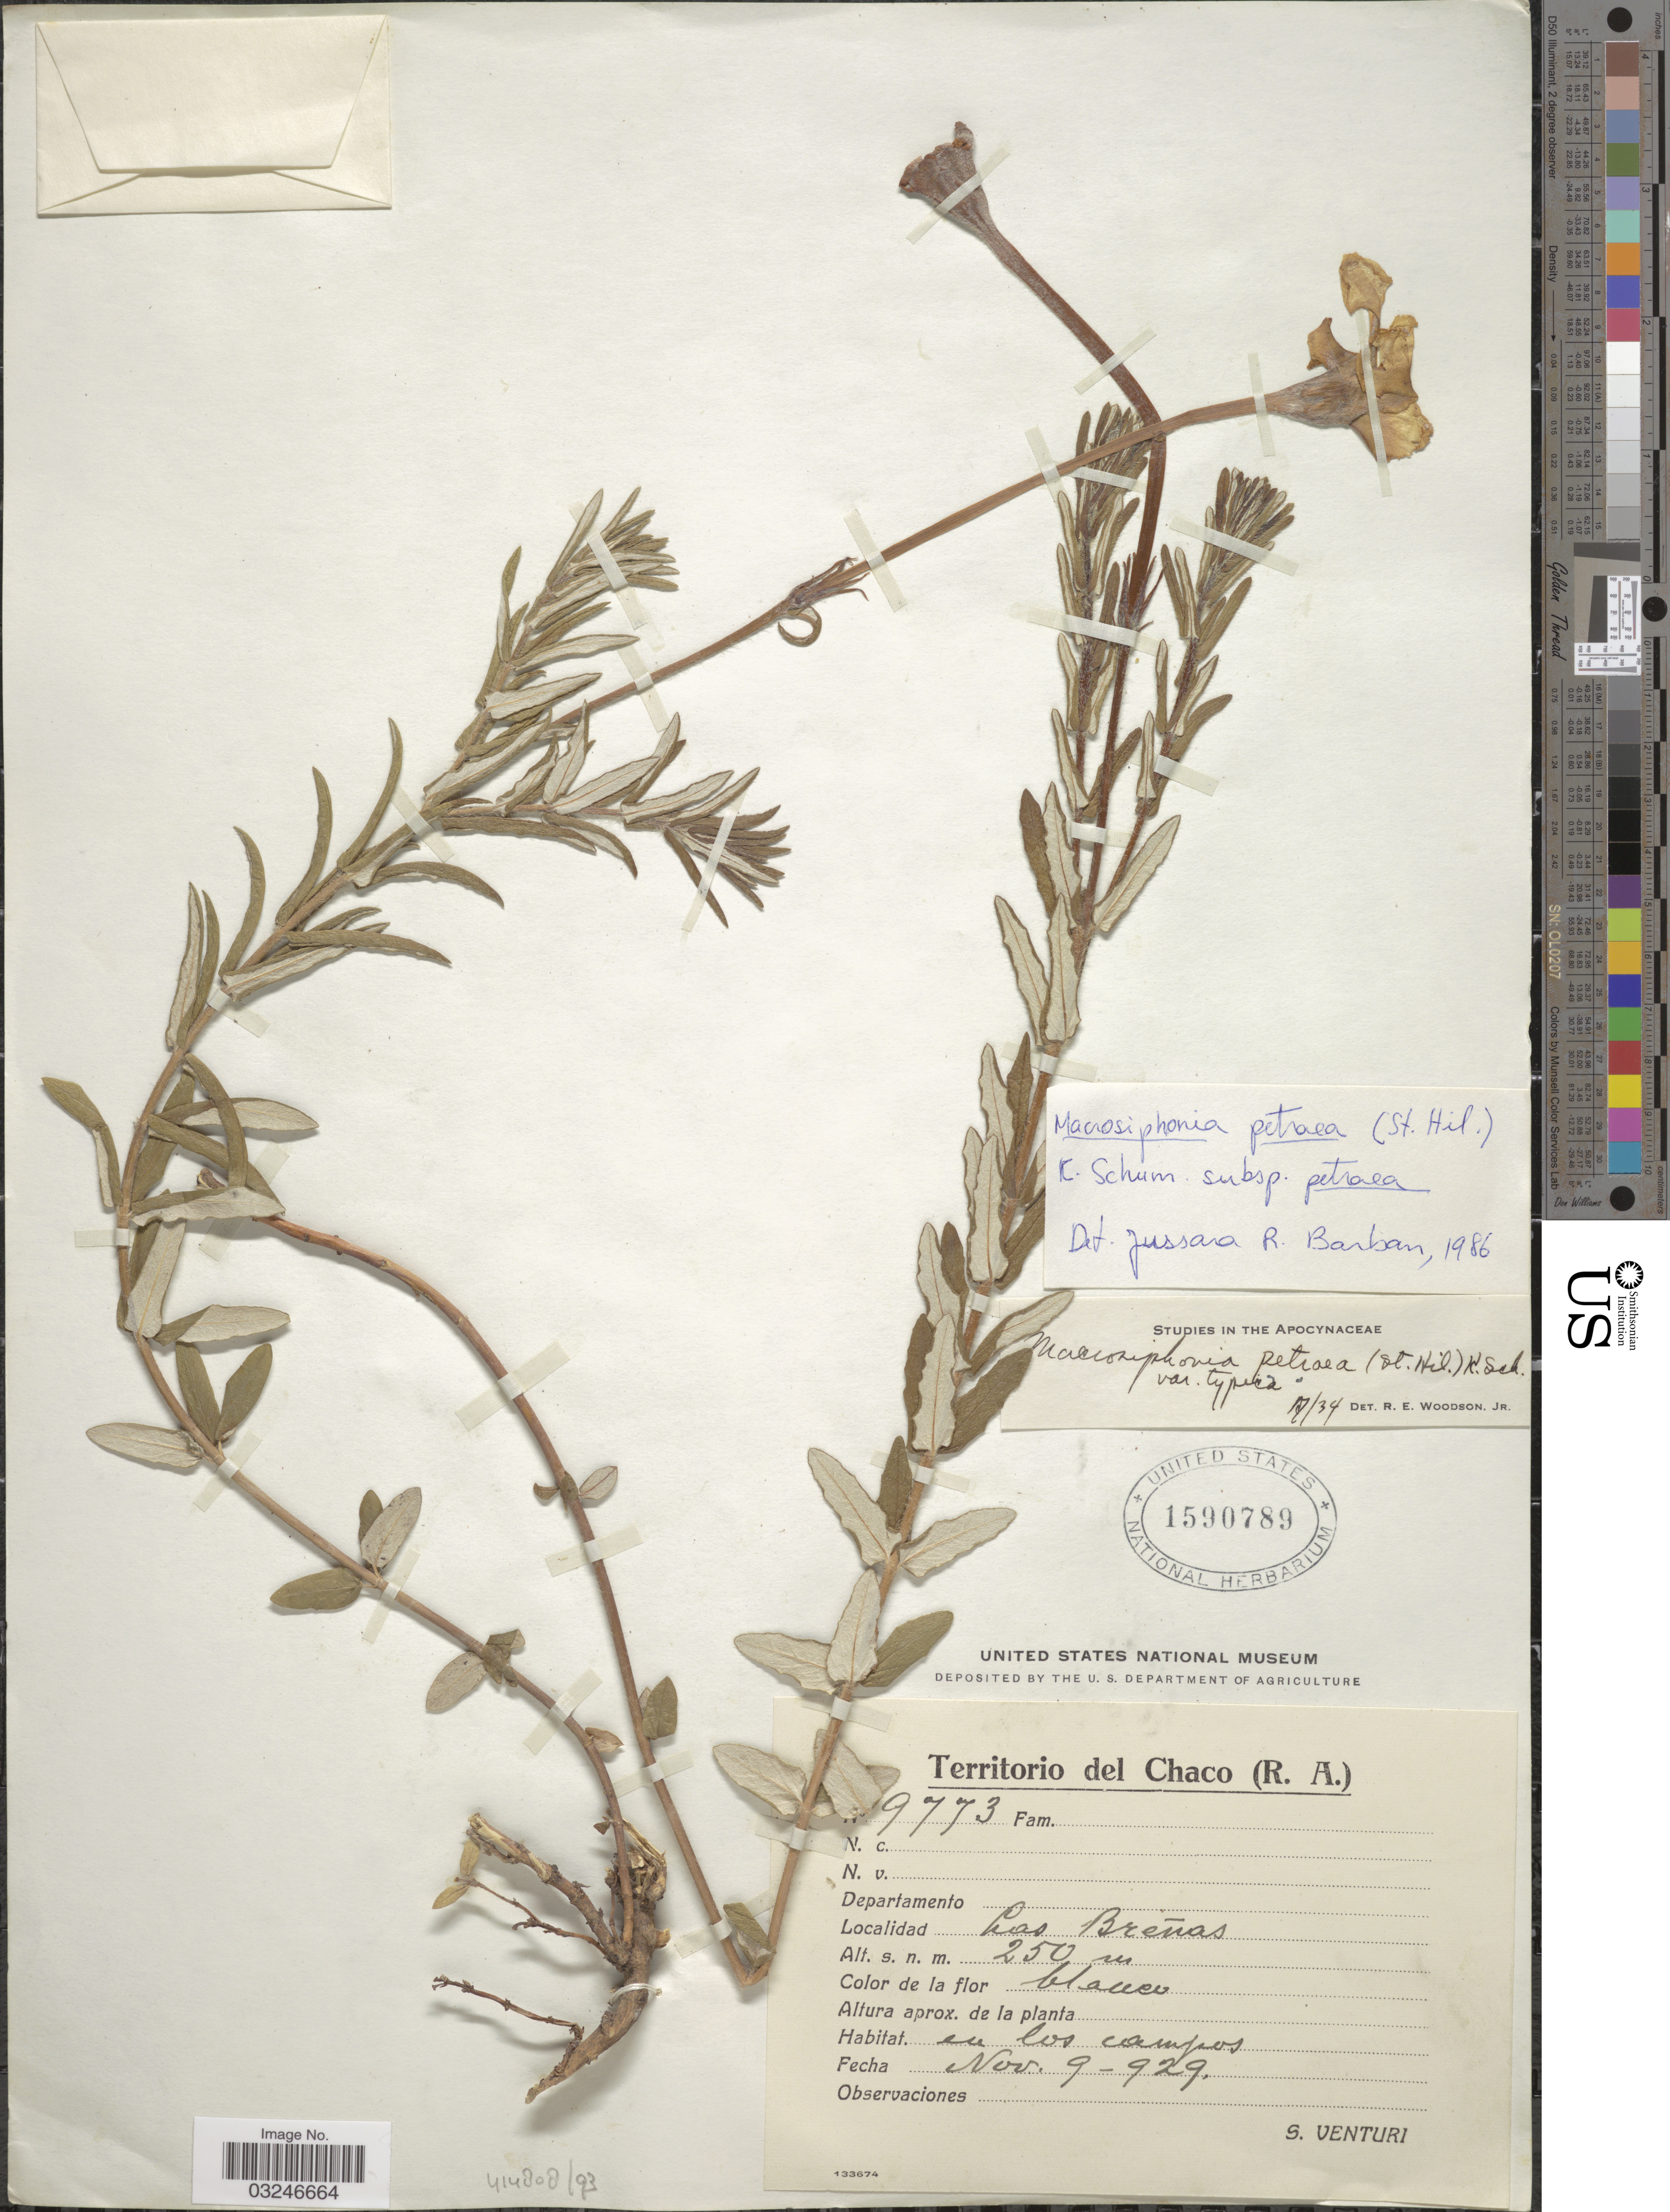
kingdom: Plantae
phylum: Tracheophyta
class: Magnoliopsida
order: Gentianales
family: Apocynaceae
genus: Macrosiphonia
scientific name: Macrosiphonia petraea subsp. petraea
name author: (A. St.-Hil.) Kuntze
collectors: S. Venturi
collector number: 9773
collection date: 1929-11-09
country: Argentina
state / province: Chaco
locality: Territorio del Chaco (R. A.). Las Breñas.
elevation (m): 250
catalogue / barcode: US 1590789